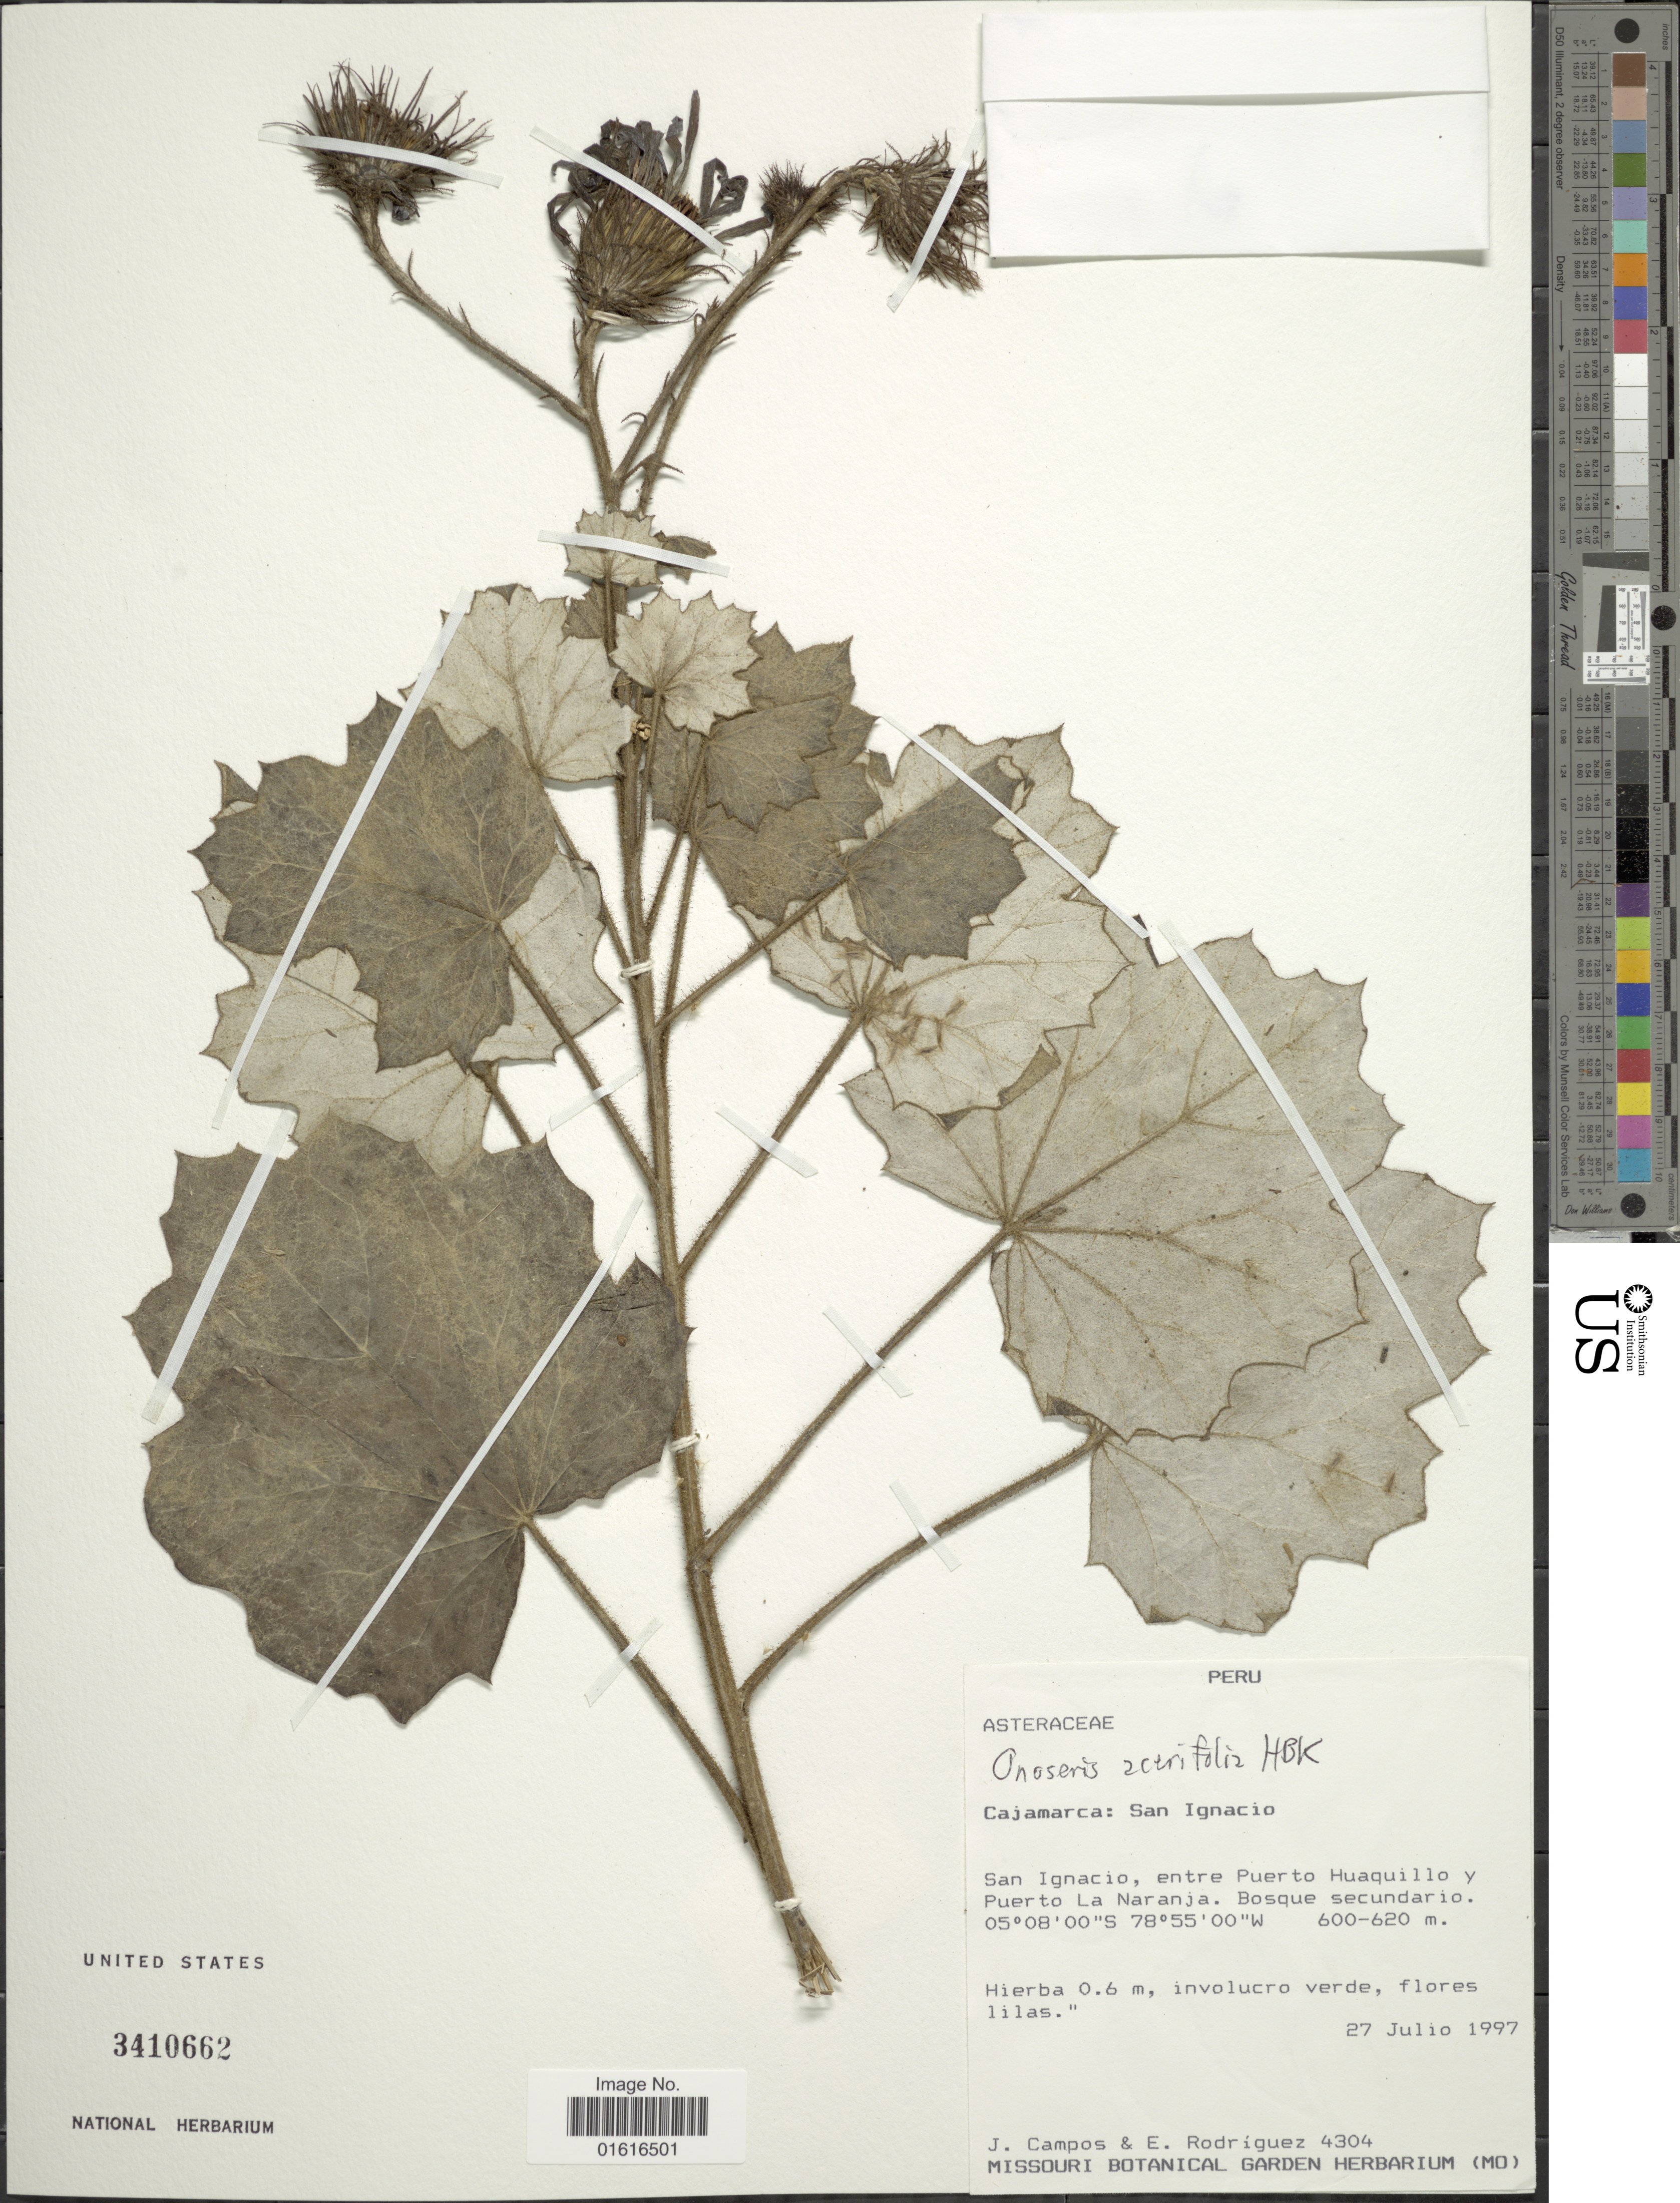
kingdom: Plantae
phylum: Tracheophyta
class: Magnoliopsida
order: Asterales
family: Asteraceae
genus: Onoseris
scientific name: Onoseris acerifolia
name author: Kunth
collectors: J. Campos & E. Rodriguez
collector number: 4304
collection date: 1997-07-27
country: Peru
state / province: Cajamarca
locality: San Ignacio, San Ignacio, entre Puerto Huaquillo y Puerto La Naranja. Bosque secundario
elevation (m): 600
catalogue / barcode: US 3410662